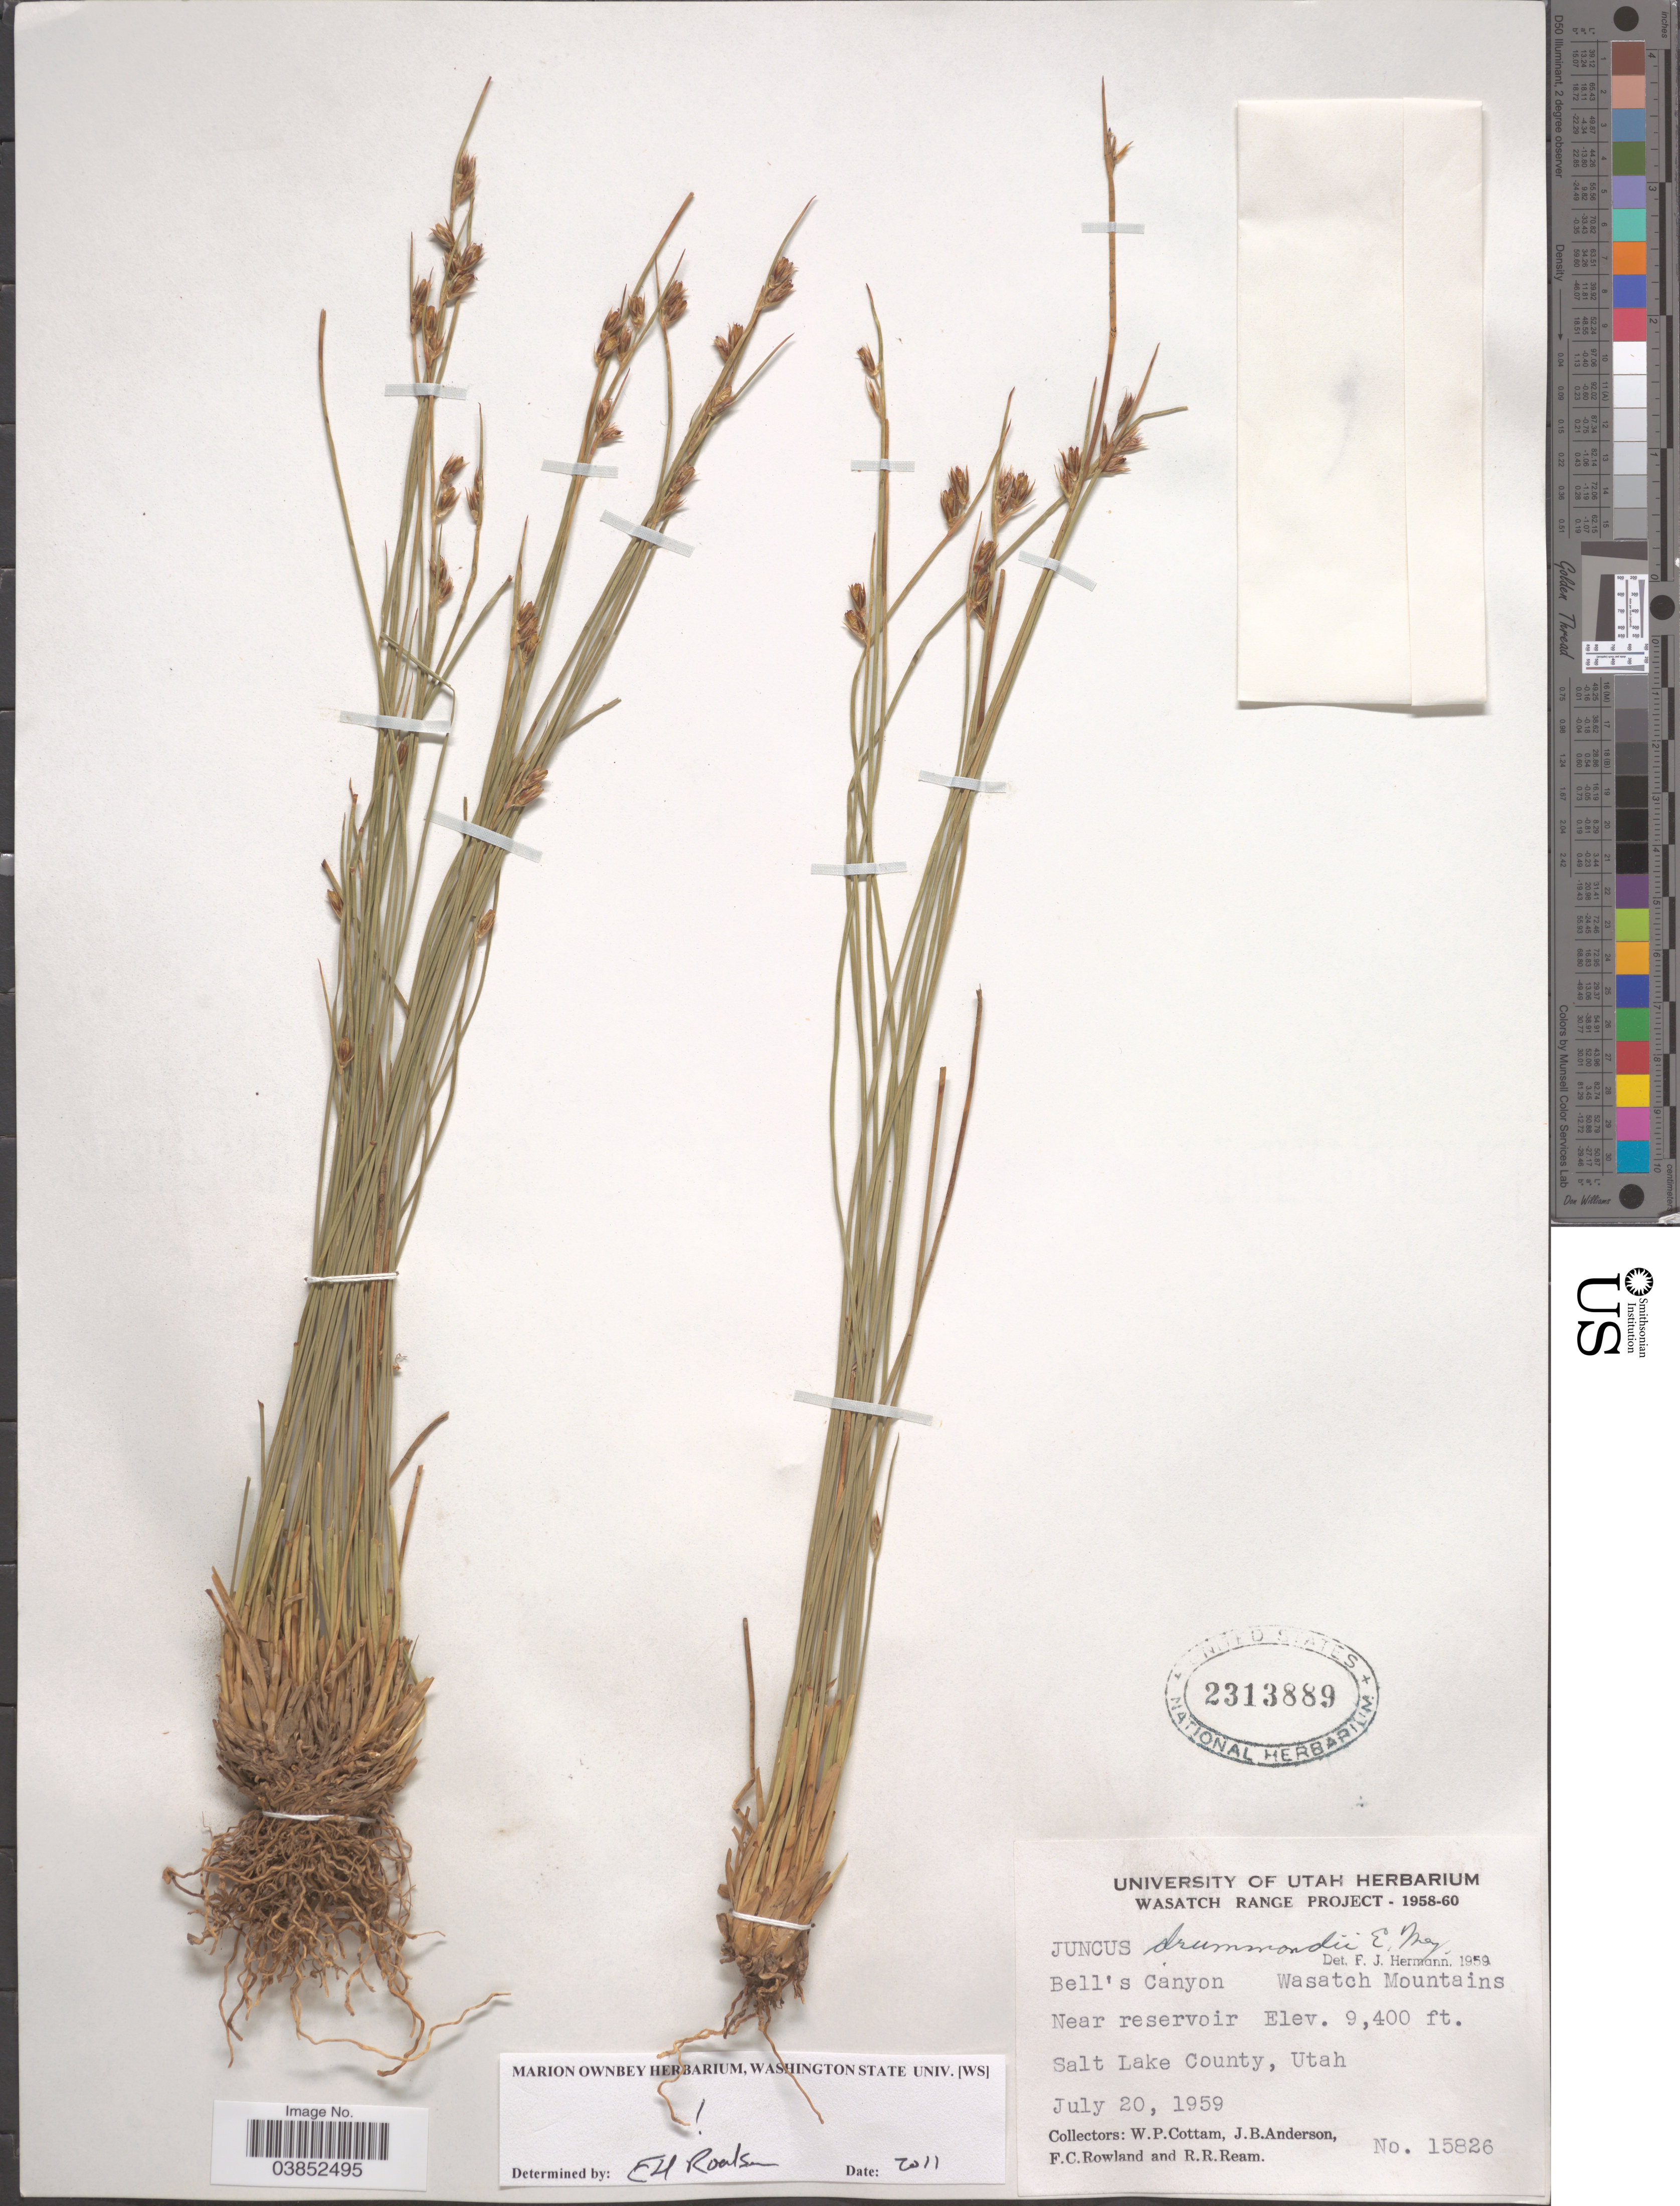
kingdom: Plantae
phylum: Tracheophyta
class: Liliopsida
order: Poales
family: Juncaceae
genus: Juncus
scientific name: Juncus drummondii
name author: E. Mey.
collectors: W. Cottam, J. B. Anderson, F. Rowland & R. Ream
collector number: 15826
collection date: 1959-07-20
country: United States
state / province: Utah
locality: Bell's Canyon, Wasatch Mountains. Near reservoir. Salt Lake County.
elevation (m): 2865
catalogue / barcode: US 2313889